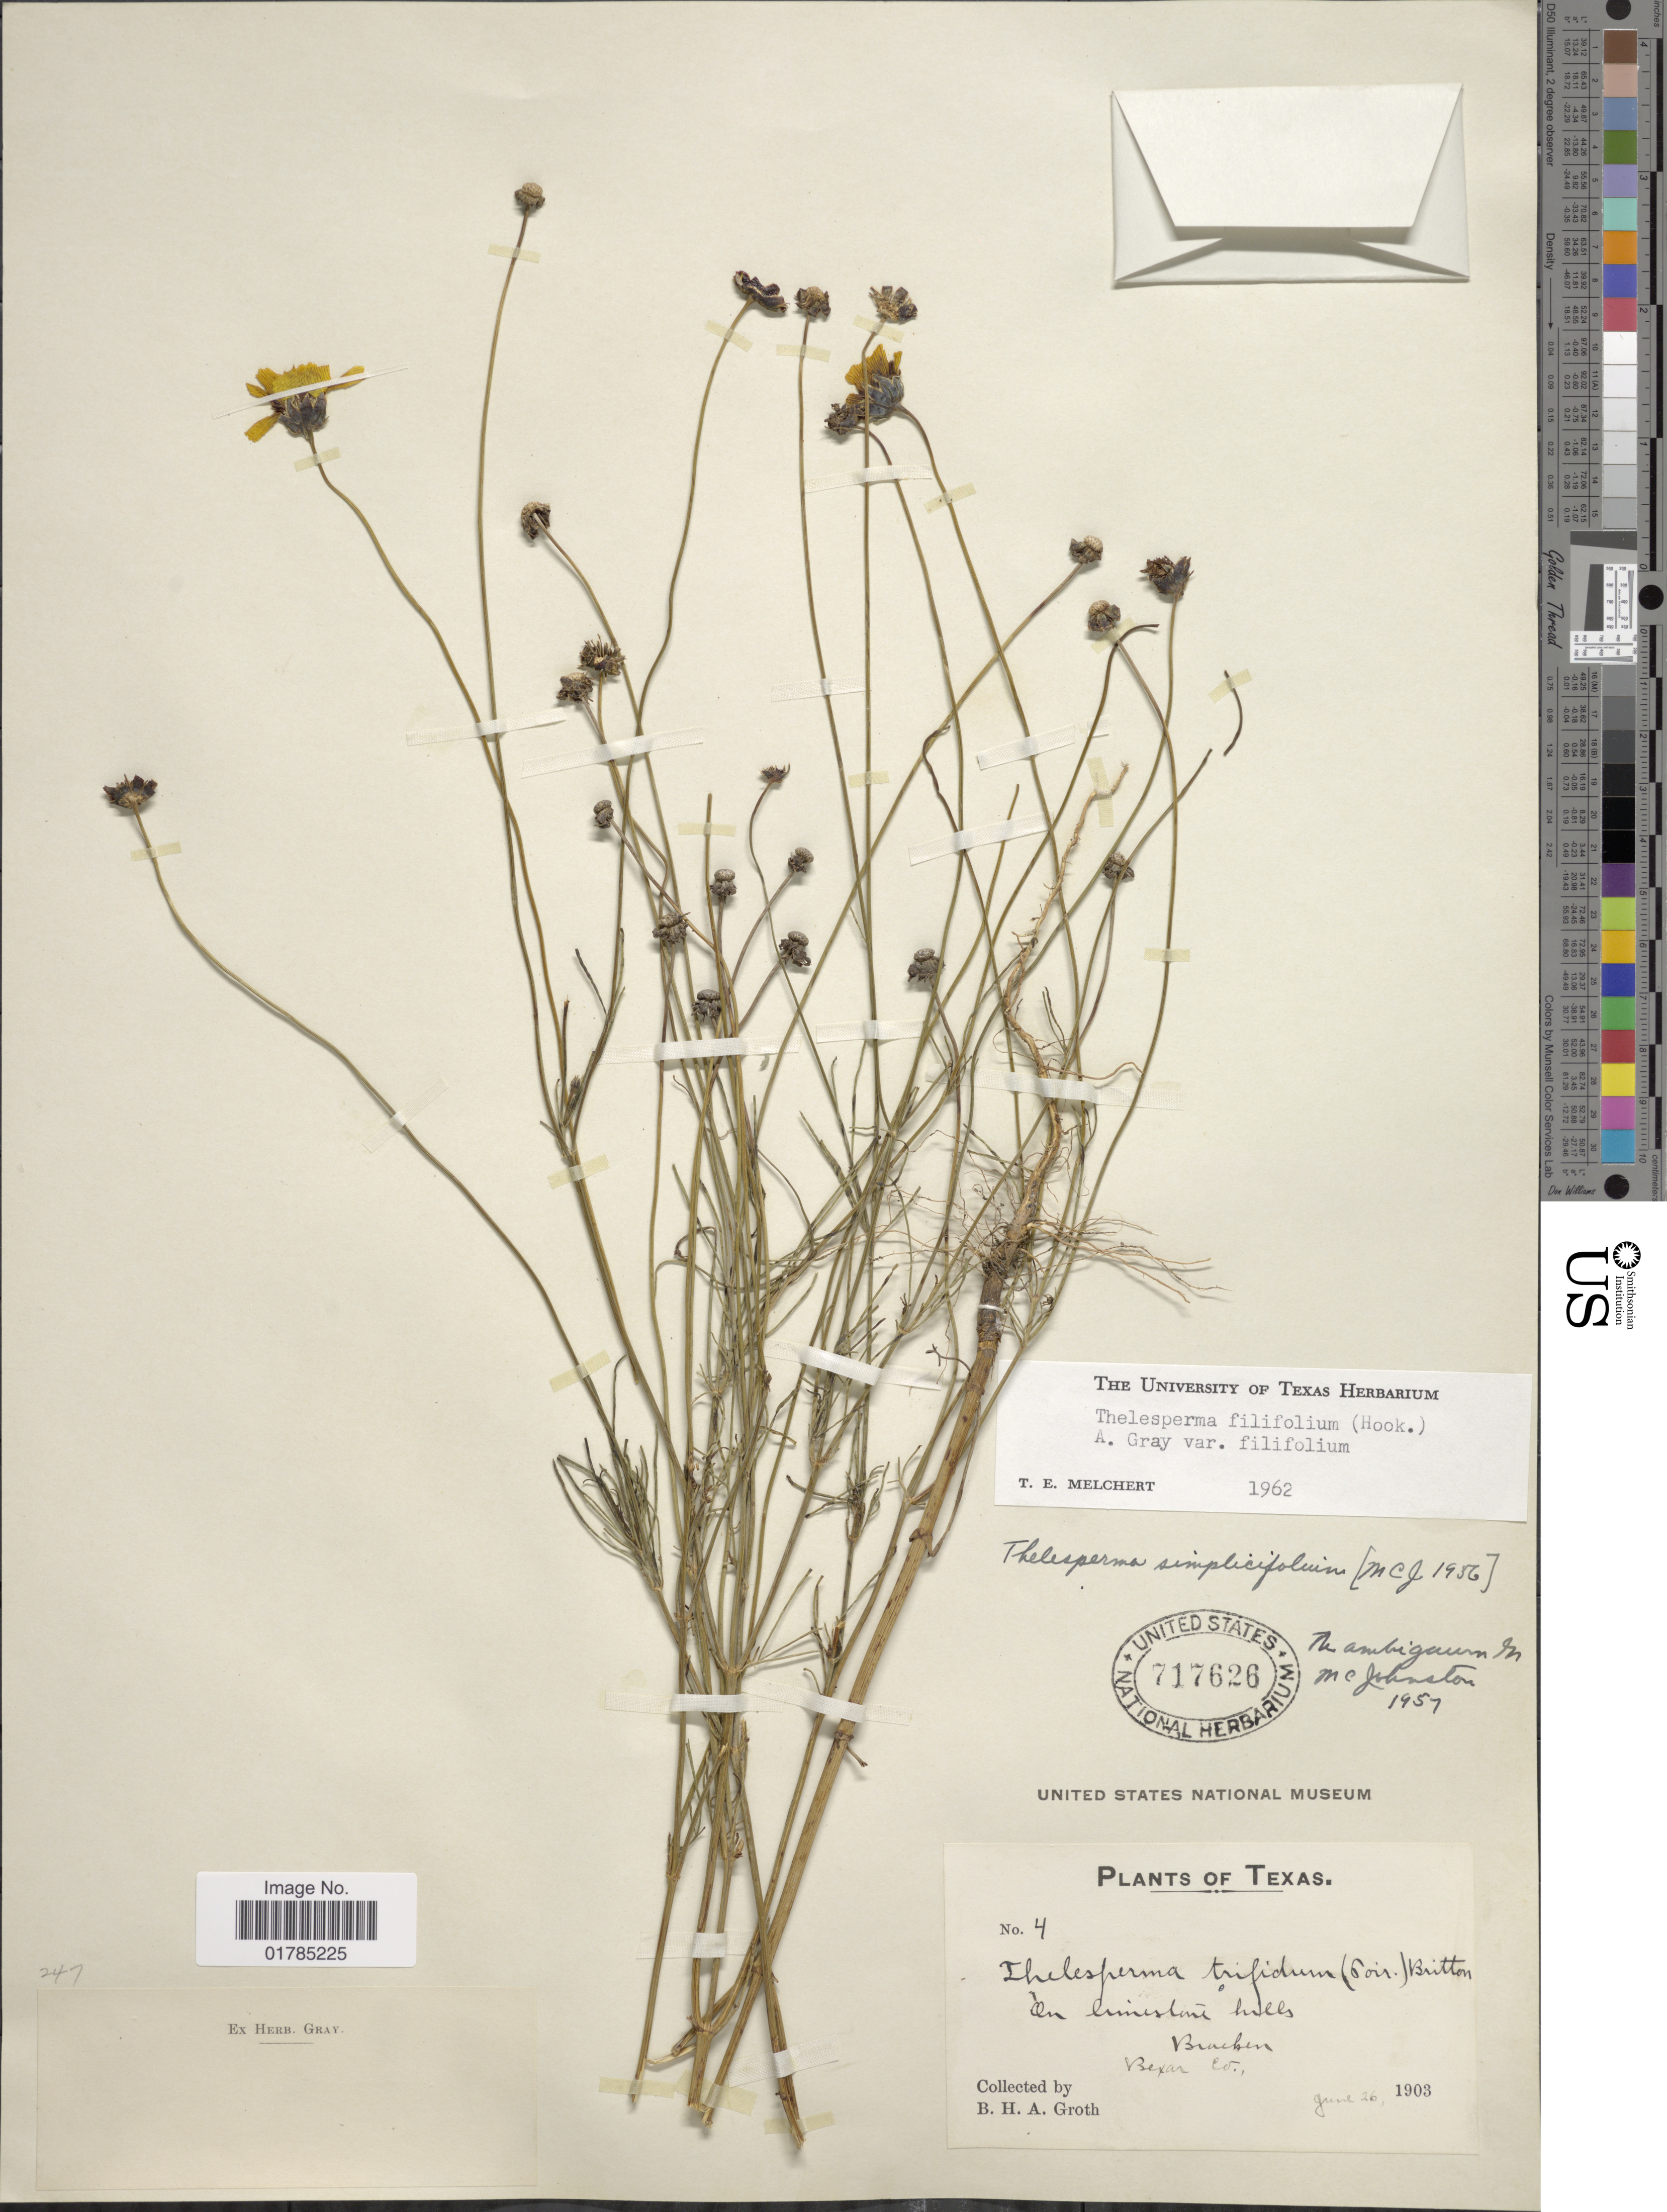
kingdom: Plantae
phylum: Tracheophyta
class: Magnoliopsida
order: Asterales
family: Asteraceae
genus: Thelesperma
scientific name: Thelesperma filifolium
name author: (Hook.) A. Gray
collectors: B. Groth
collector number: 4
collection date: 1903-06-26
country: United States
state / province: Texas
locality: On limestone hills Bracken, Bexar Co.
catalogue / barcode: US 717626